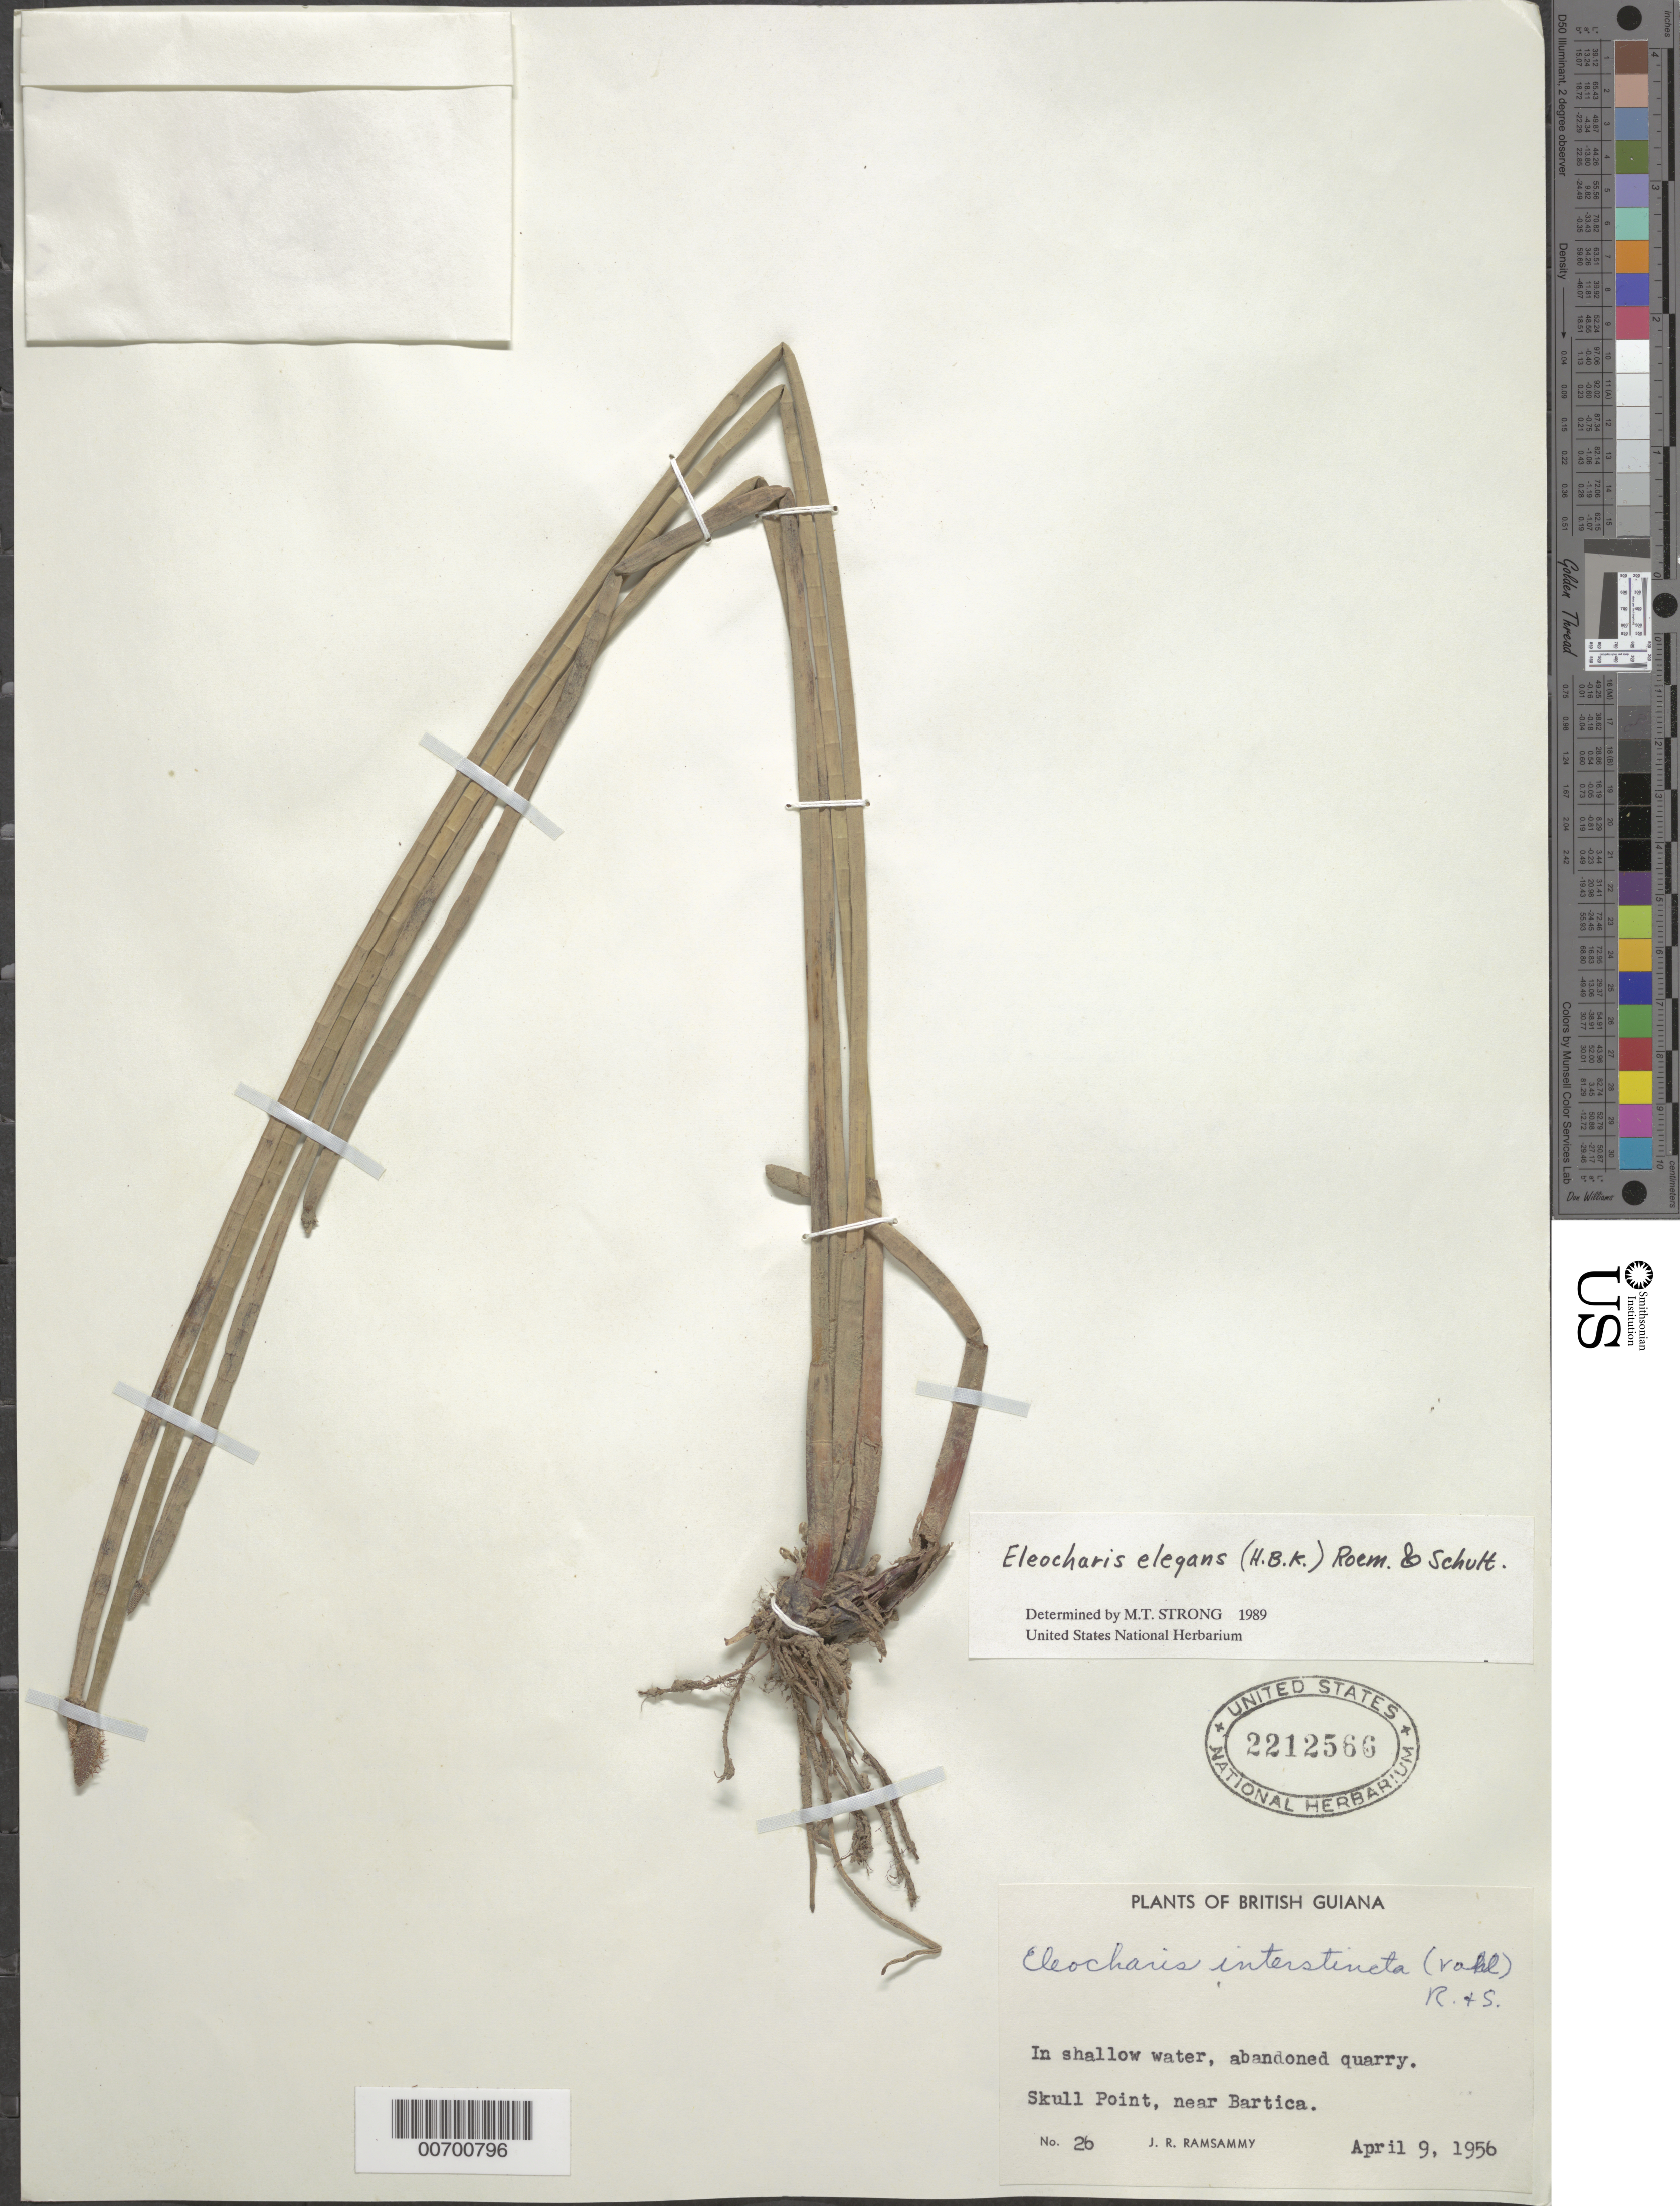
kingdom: Plantae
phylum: Tracheophyta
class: Liliopsida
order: Poales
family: Cyperaceae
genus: Eleocharis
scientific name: Eleocharis elegans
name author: (Kunth) Roem. & Schult.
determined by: Strong, M. T., (US), Smithsonian Institution - National Museum of Natural History (UNITED STATES)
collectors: J. Ramsammy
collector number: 26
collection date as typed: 9-Apr-56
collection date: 1956-04-09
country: Guyana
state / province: Cuyuni-Mazaruni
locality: Skull Point, near Bartica, Essequibo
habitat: In shallow water, abandoned quarry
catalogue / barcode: US 2212566